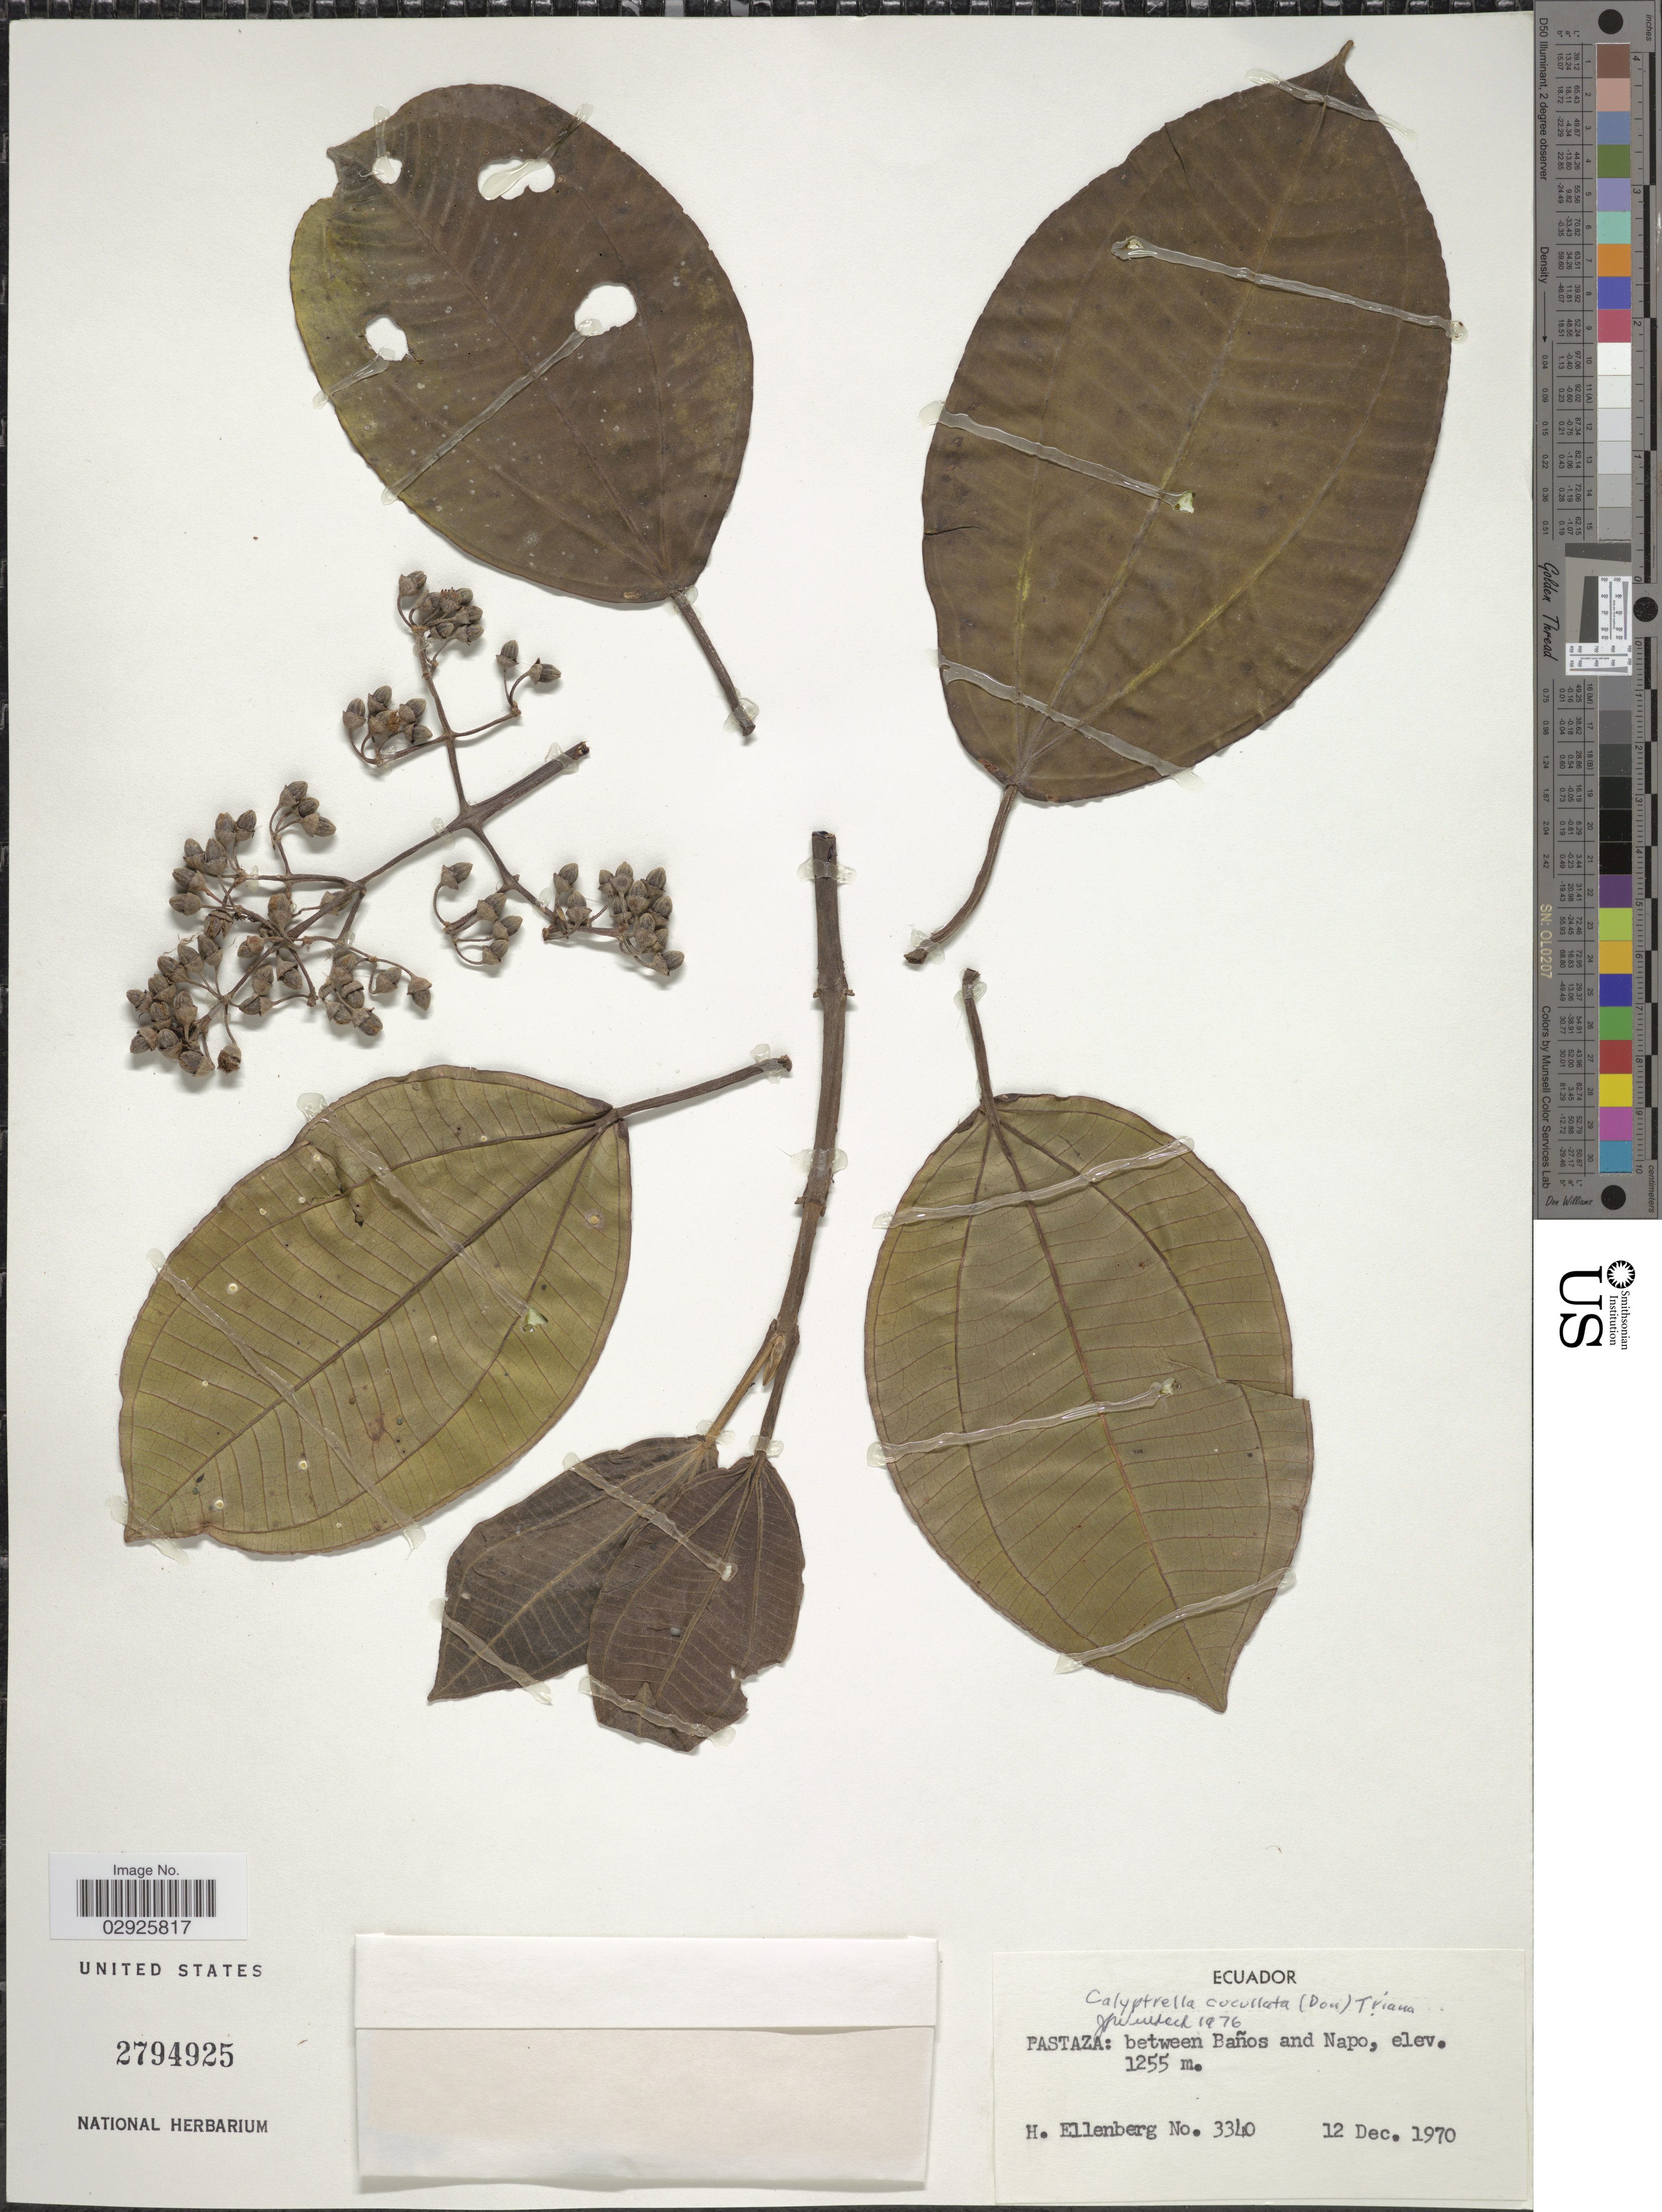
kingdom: Plantae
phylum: Tracheophyta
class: Magnoliopsida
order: Myrtales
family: Melastomataceae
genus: Graffenrieda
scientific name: Graffenrieda cucullata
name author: (Triana) L.O. Williams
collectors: H. Ellenberg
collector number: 3340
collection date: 1970-12-12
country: Ecuador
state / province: Pastaza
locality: Between Baños and Napo.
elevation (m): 1255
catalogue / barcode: US 2794925